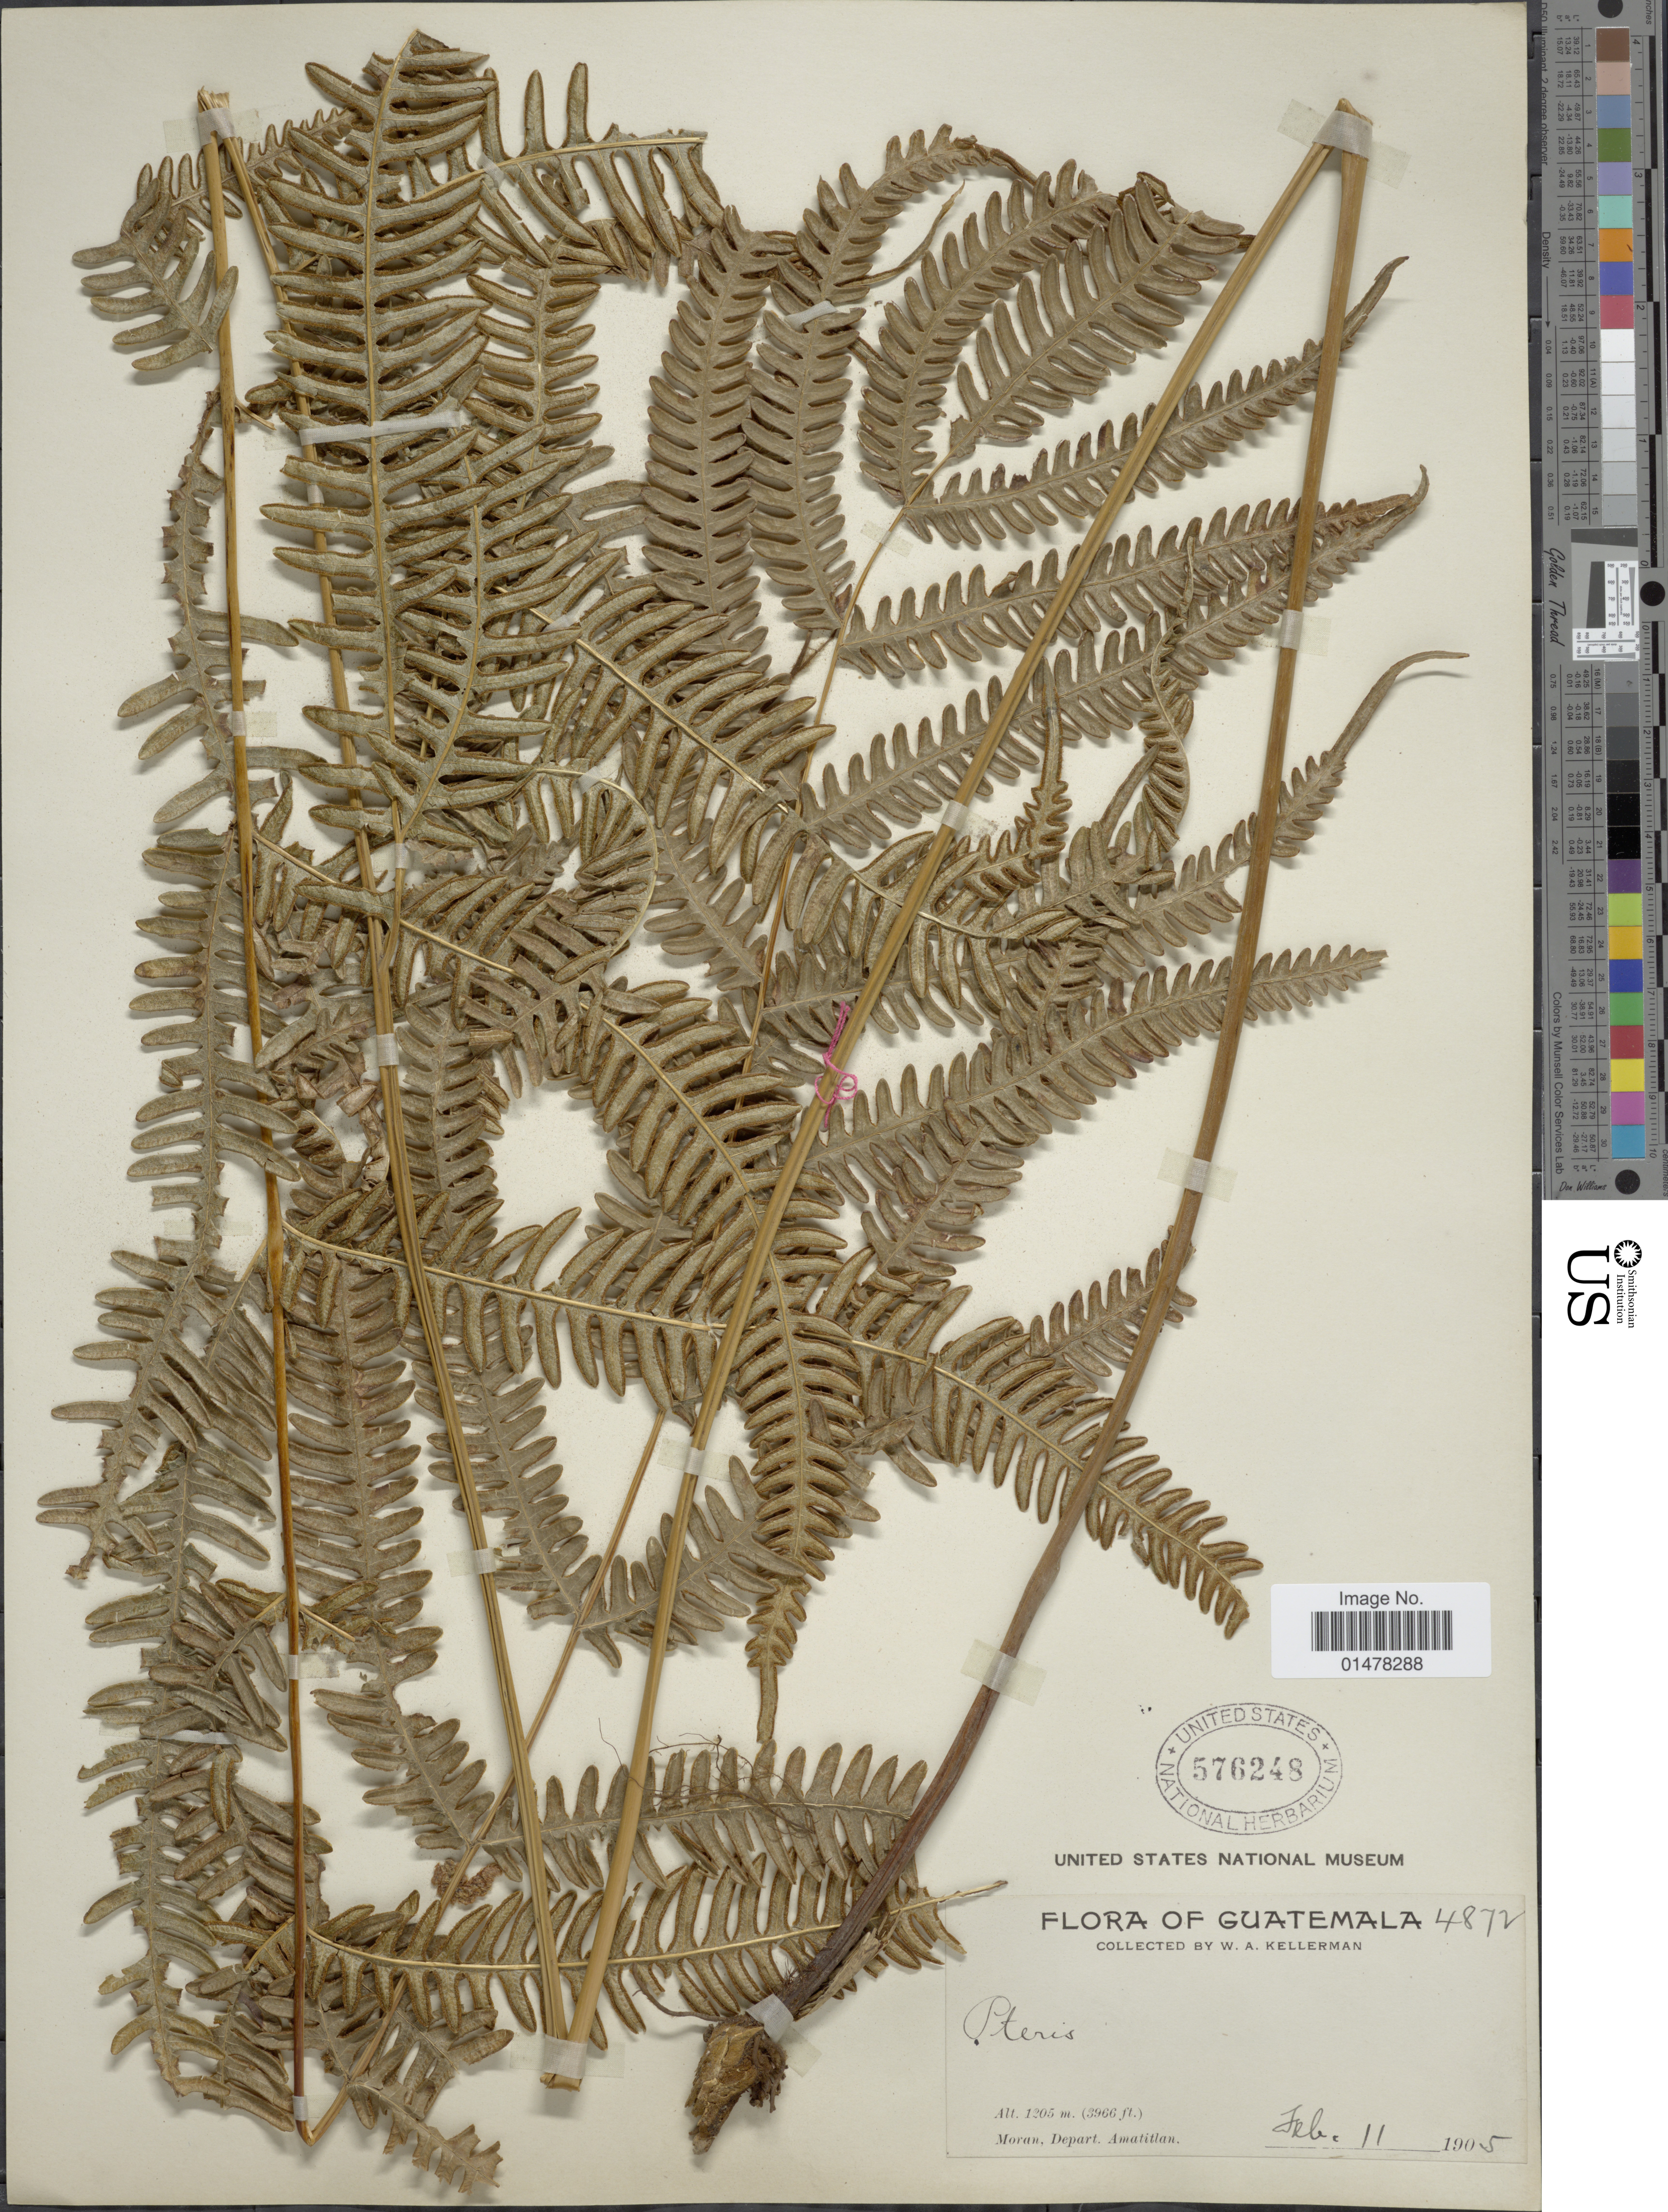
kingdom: Plantae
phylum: Tracheophyta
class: Polypodiopsida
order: Polypodiales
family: Pteridaceae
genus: Pteris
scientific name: Pteris quadriaurita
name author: Retz.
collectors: W. Kellerman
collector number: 4872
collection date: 1905-02-11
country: Guatemala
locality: Flora of Guatemala, Moran, Depart. Amatitlan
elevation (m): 1209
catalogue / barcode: US 576248